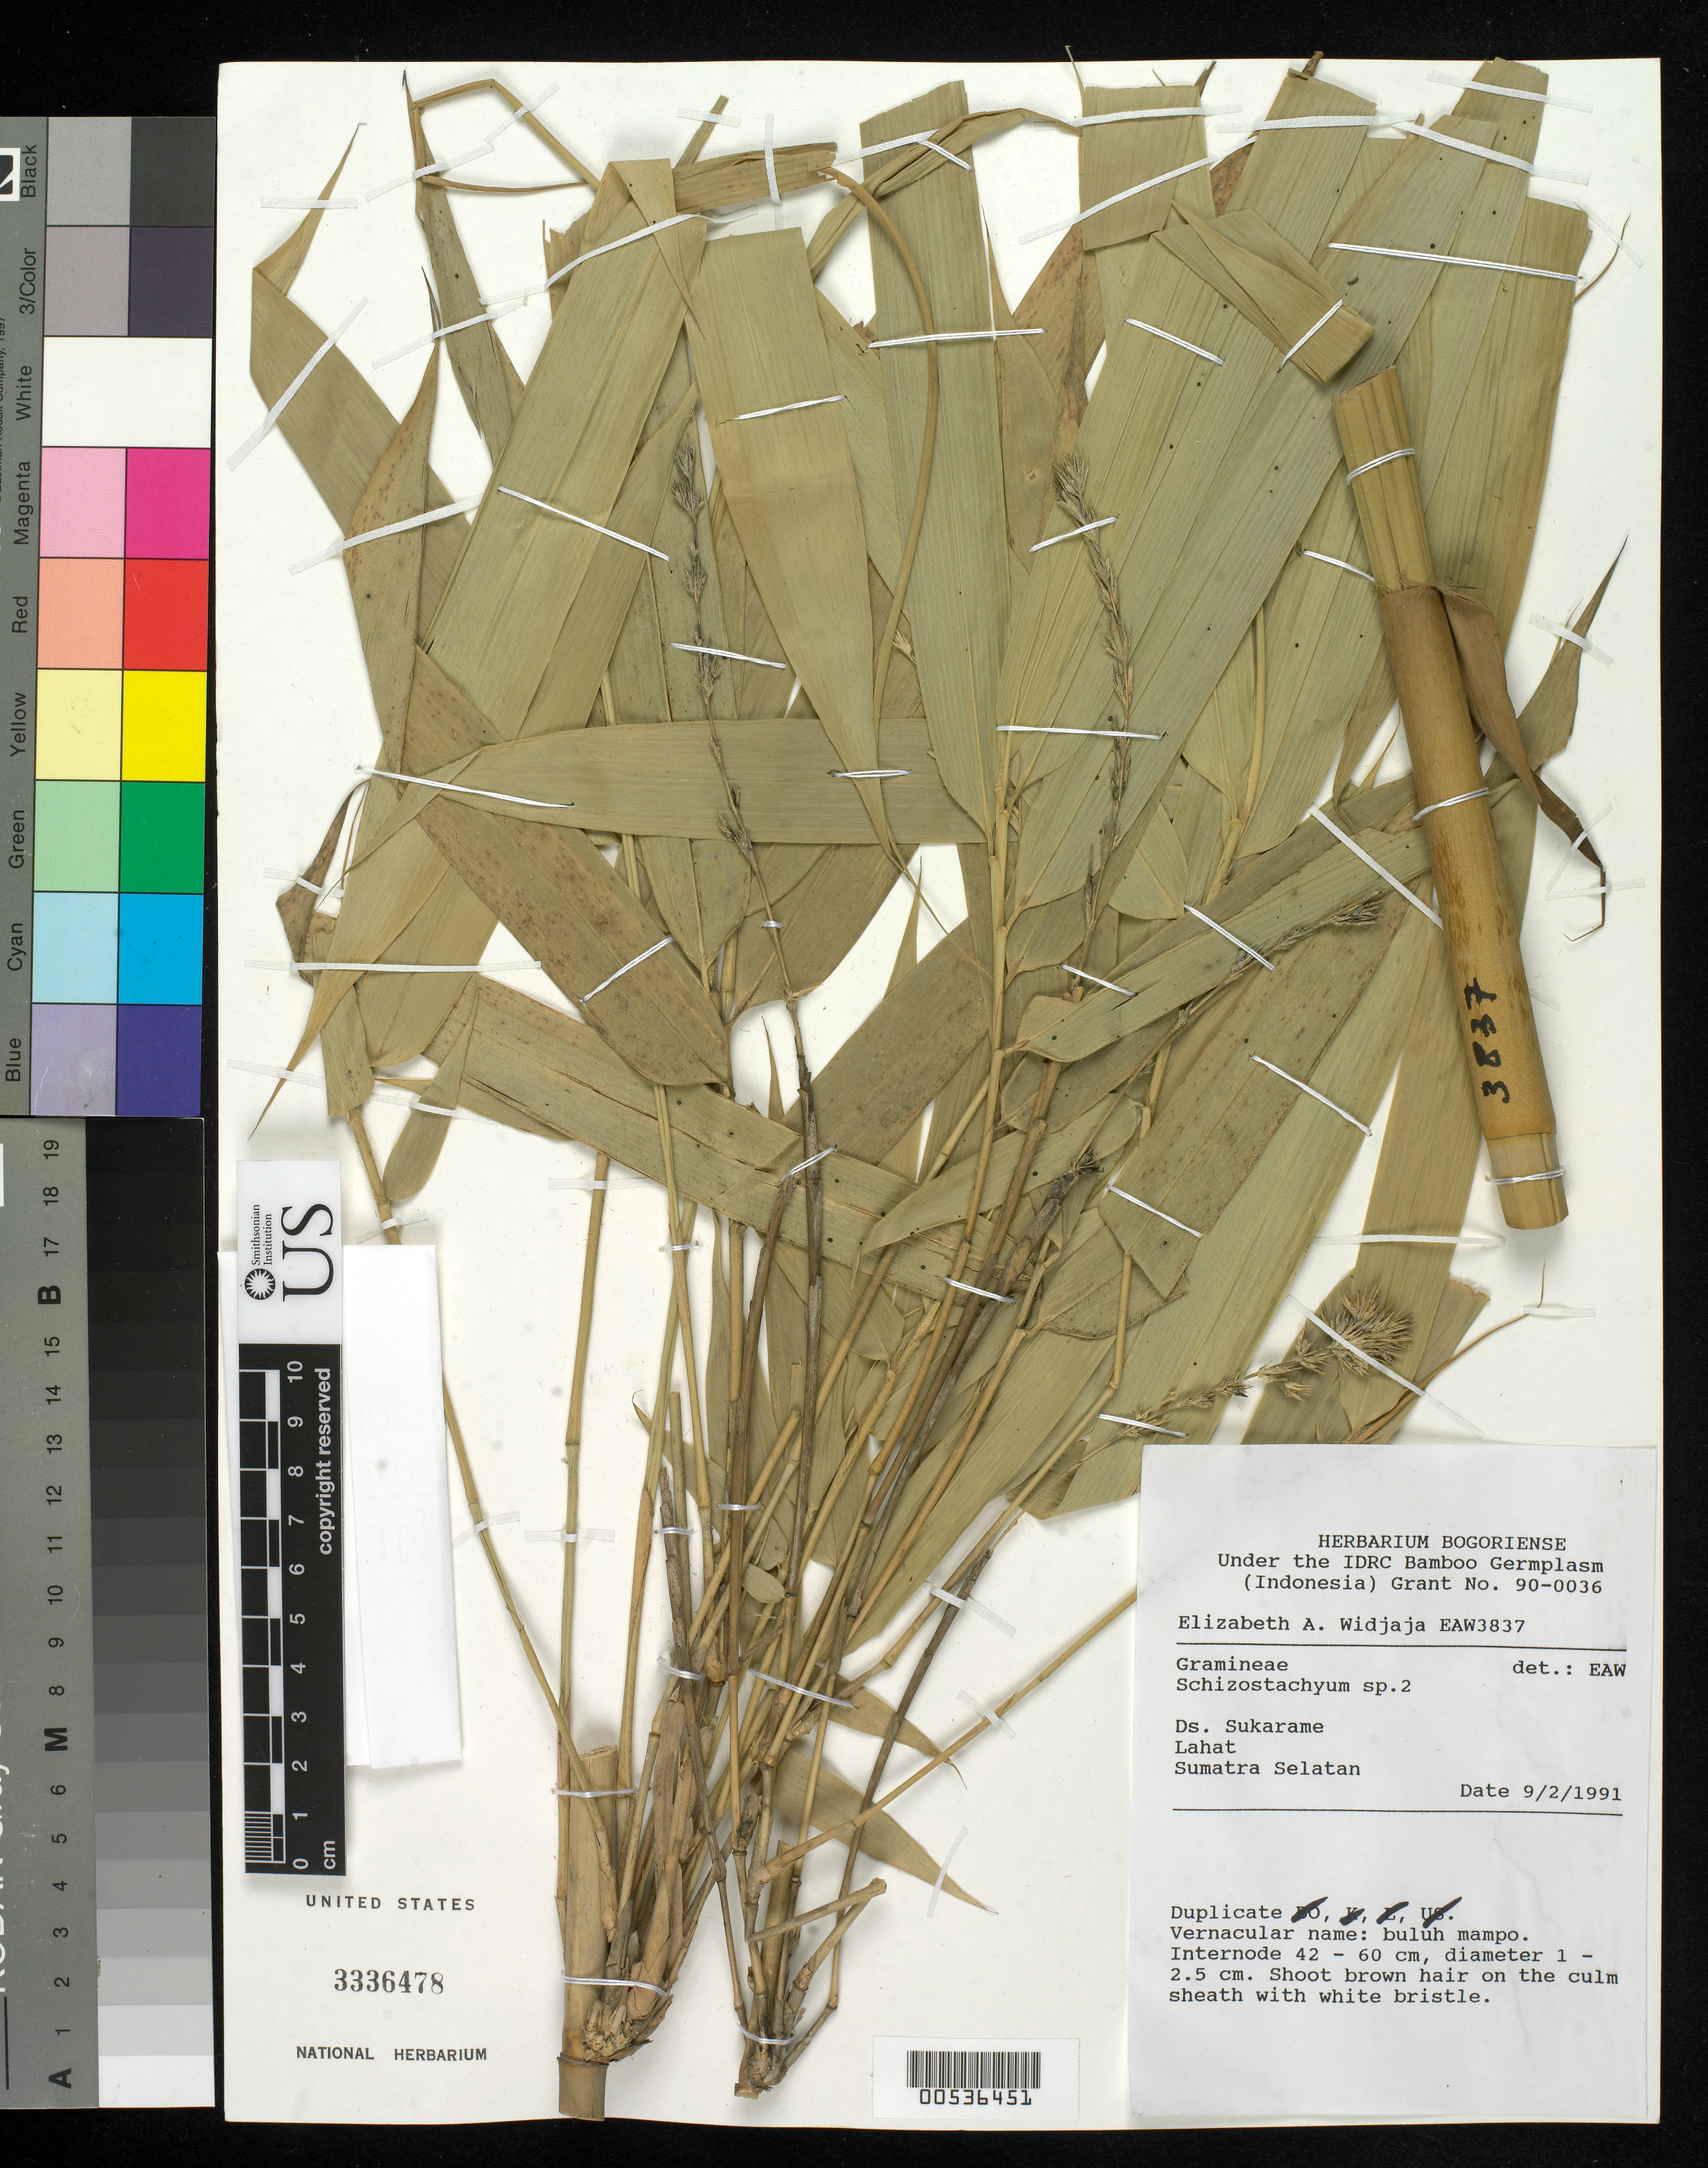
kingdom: Plantae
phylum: Tracheophyta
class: Liliopsida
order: Poales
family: Poaceae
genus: Schizostachyum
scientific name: Schizostachyum sp.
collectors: E. A. Widjaja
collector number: Eaw3837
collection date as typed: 09 Feb 1991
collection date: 1991-02-09 or 1991-09-02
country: Indonesia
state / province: Sumatra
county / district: Sumatra Selatan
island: Sumatra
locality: Lahat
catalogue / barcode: US 3336478